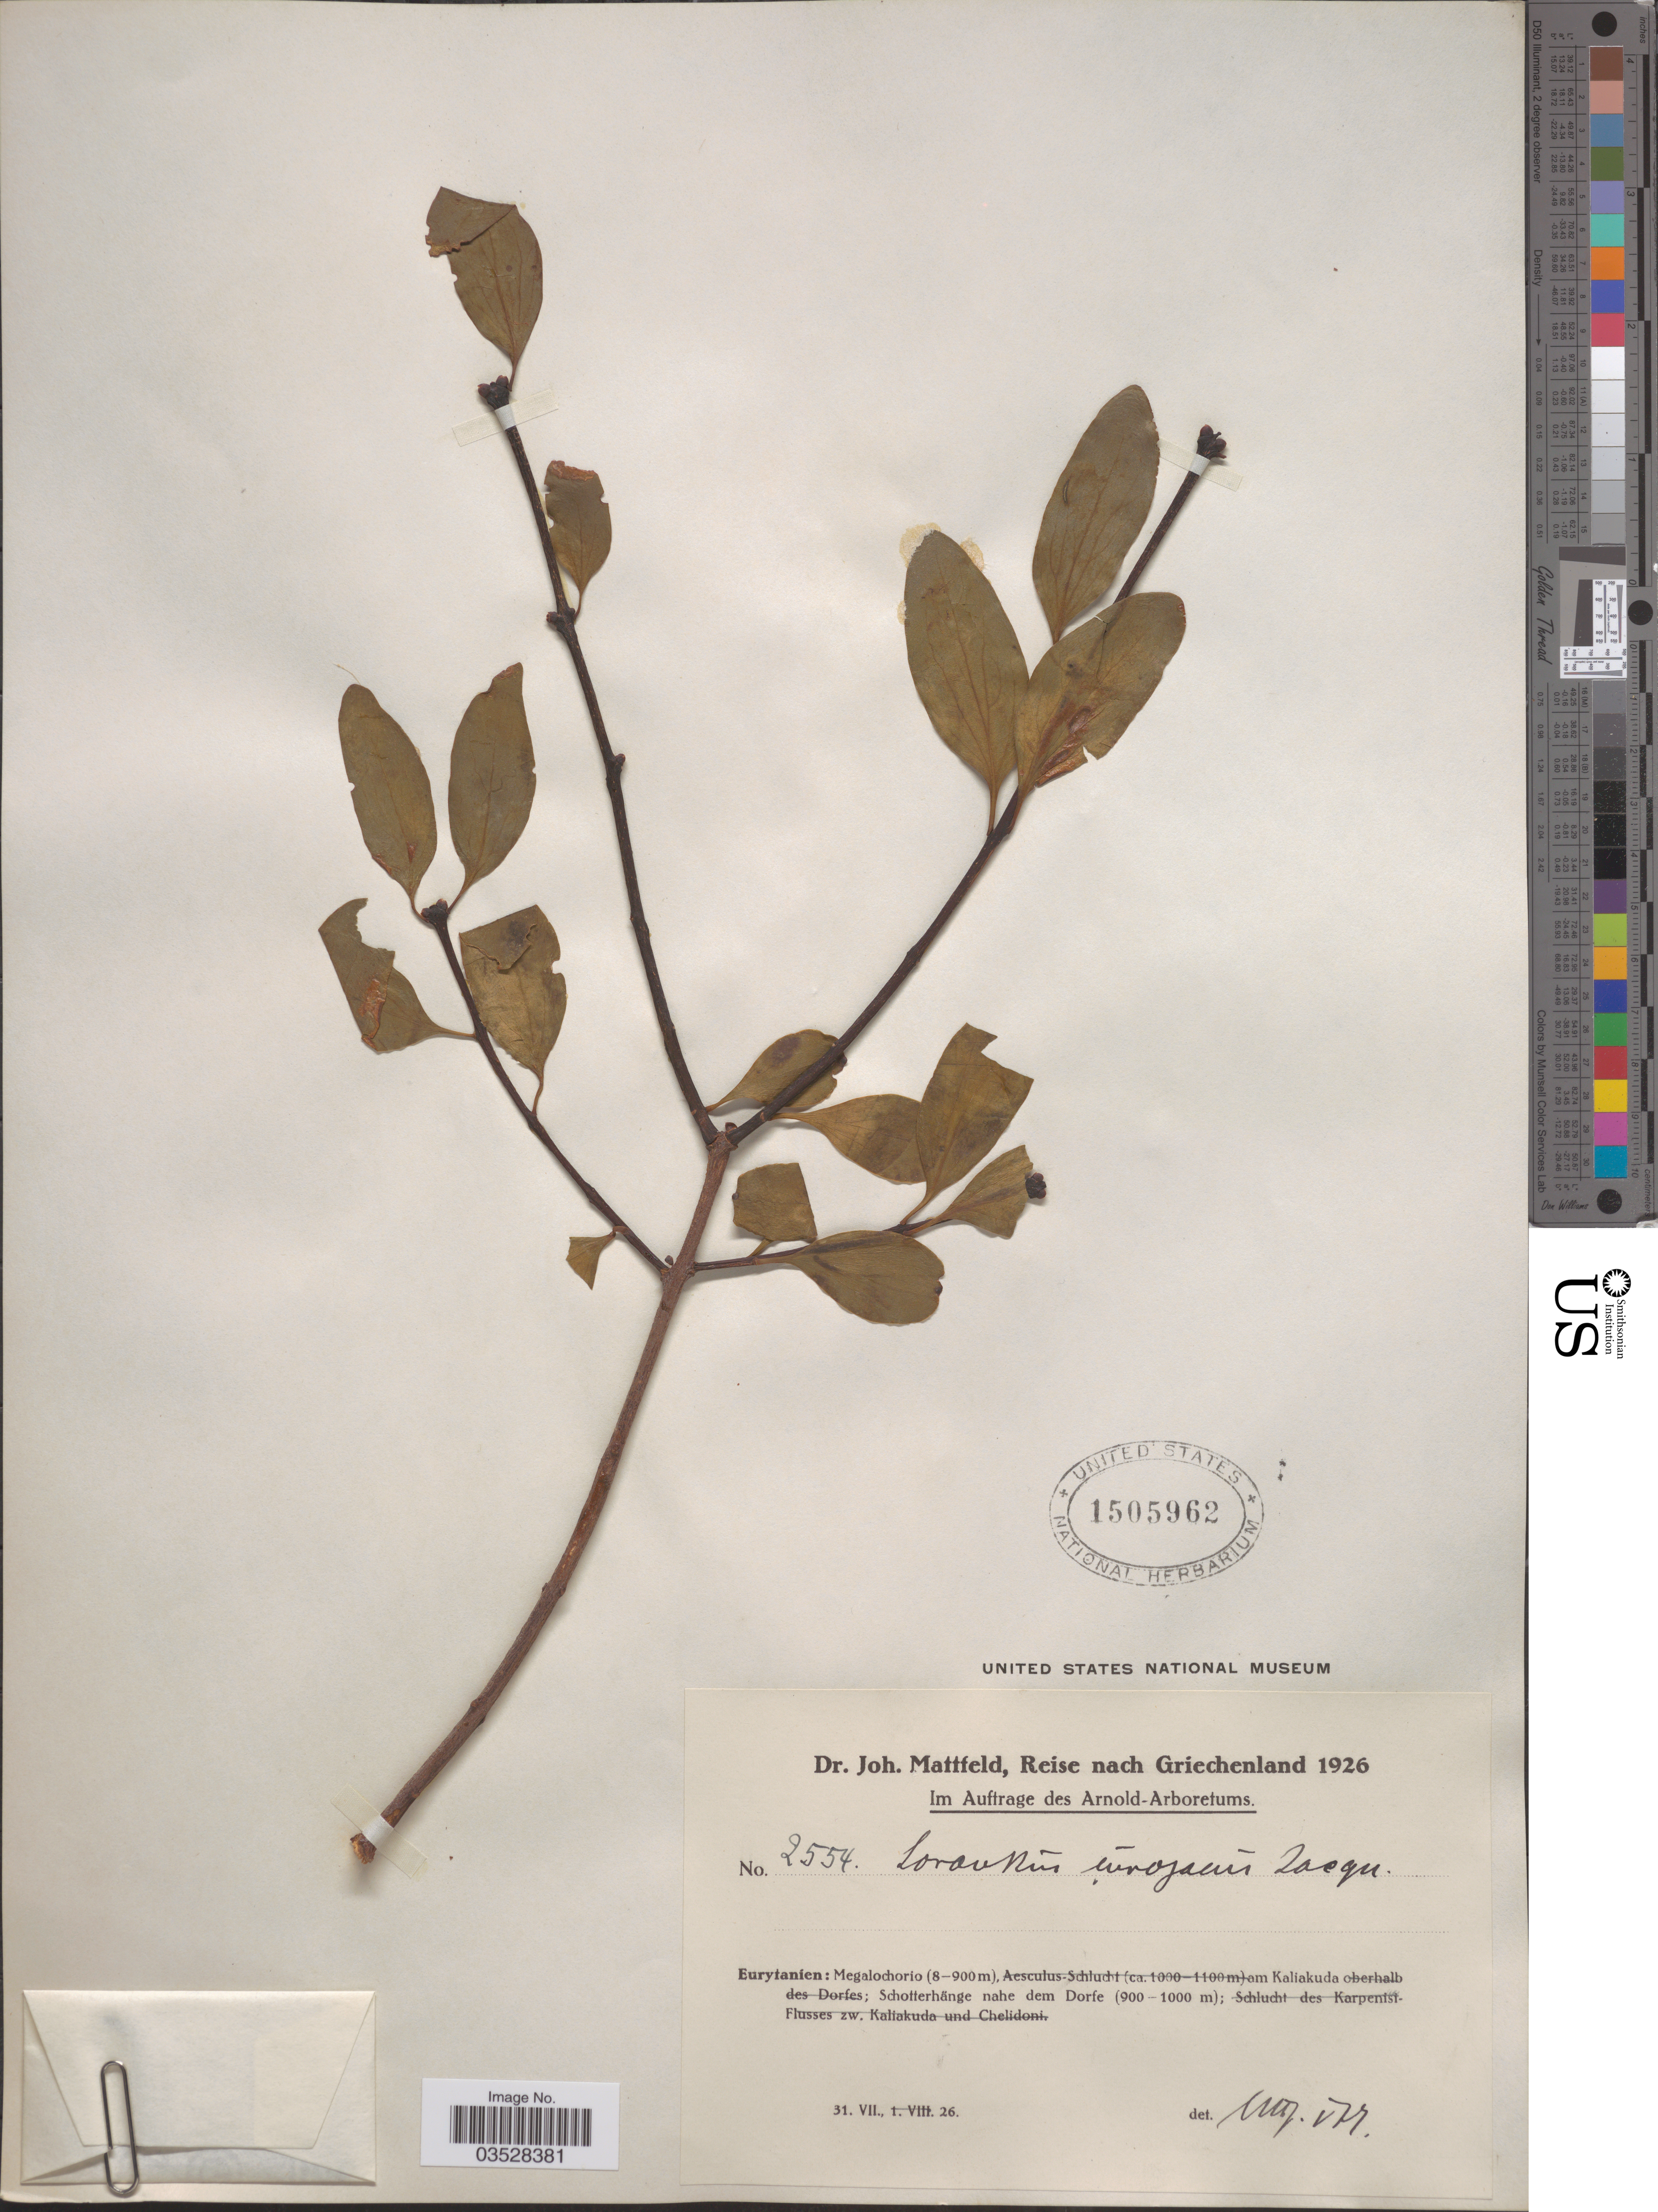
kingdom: Plantae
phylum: Tracheophyta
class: Magnoliopsida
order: Santalales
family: Loranthaceae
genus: Loranthus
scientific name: Loranthus europaeus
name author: Jacq.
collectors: J. Mattfeld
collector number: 2554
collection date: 1926-07-31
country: Greece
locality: Eurytanien: Am Kaliakuda; Schotterhänge nahe dem Dorfe.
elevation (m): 800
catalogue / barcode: US 1505962